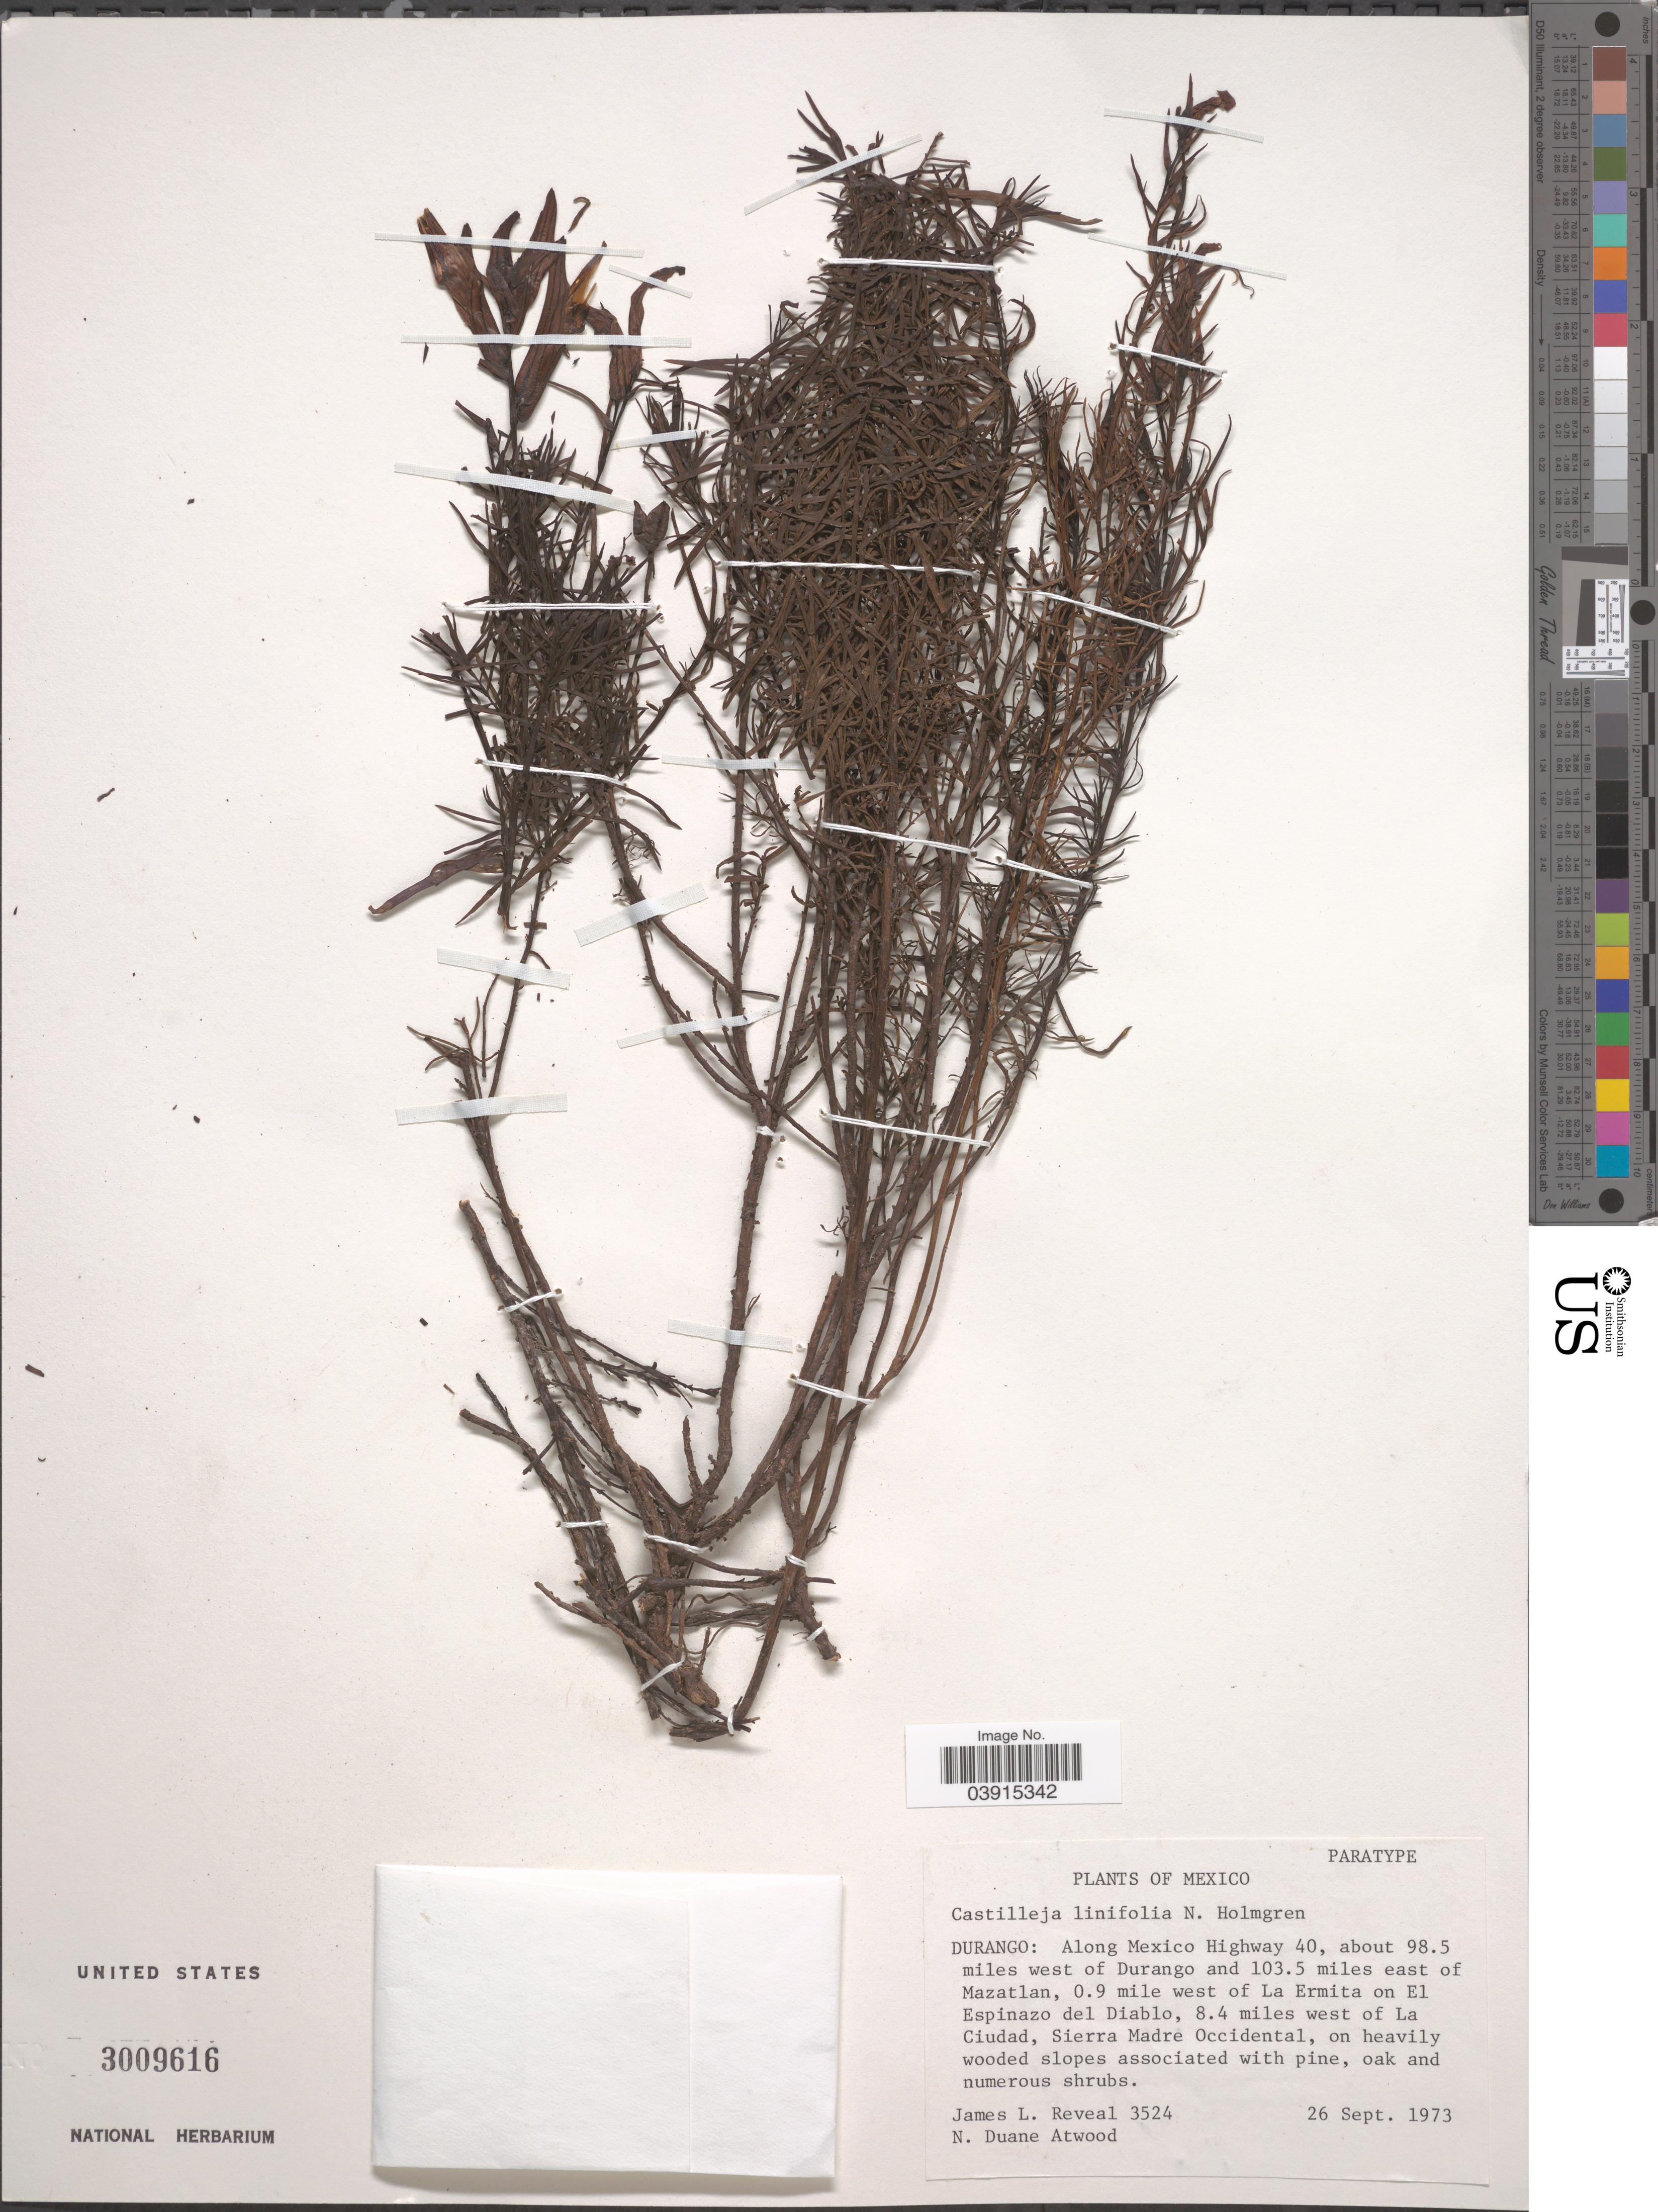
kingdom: Plantae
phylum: Tracheophyta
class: Magnoliopsida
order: Lamiales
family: Orobanchaceae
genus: Castilleja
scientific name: Castilleja linifolia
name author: N.H. Holmgren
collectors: J. L. Reveal & N. Atwood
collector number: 3524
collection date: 1973-09-26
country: Mexico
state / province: Durango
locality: Along Mexico Highway 40, about 98.5 miles west of Durango and 103.5 miles east of Mazatlan, 0.9 mile west of La Ermita on El Espinazo del Diablo, 8.4 miles west of La Ciudad, Sierra Madre Occidental.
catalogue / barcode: US 3009616